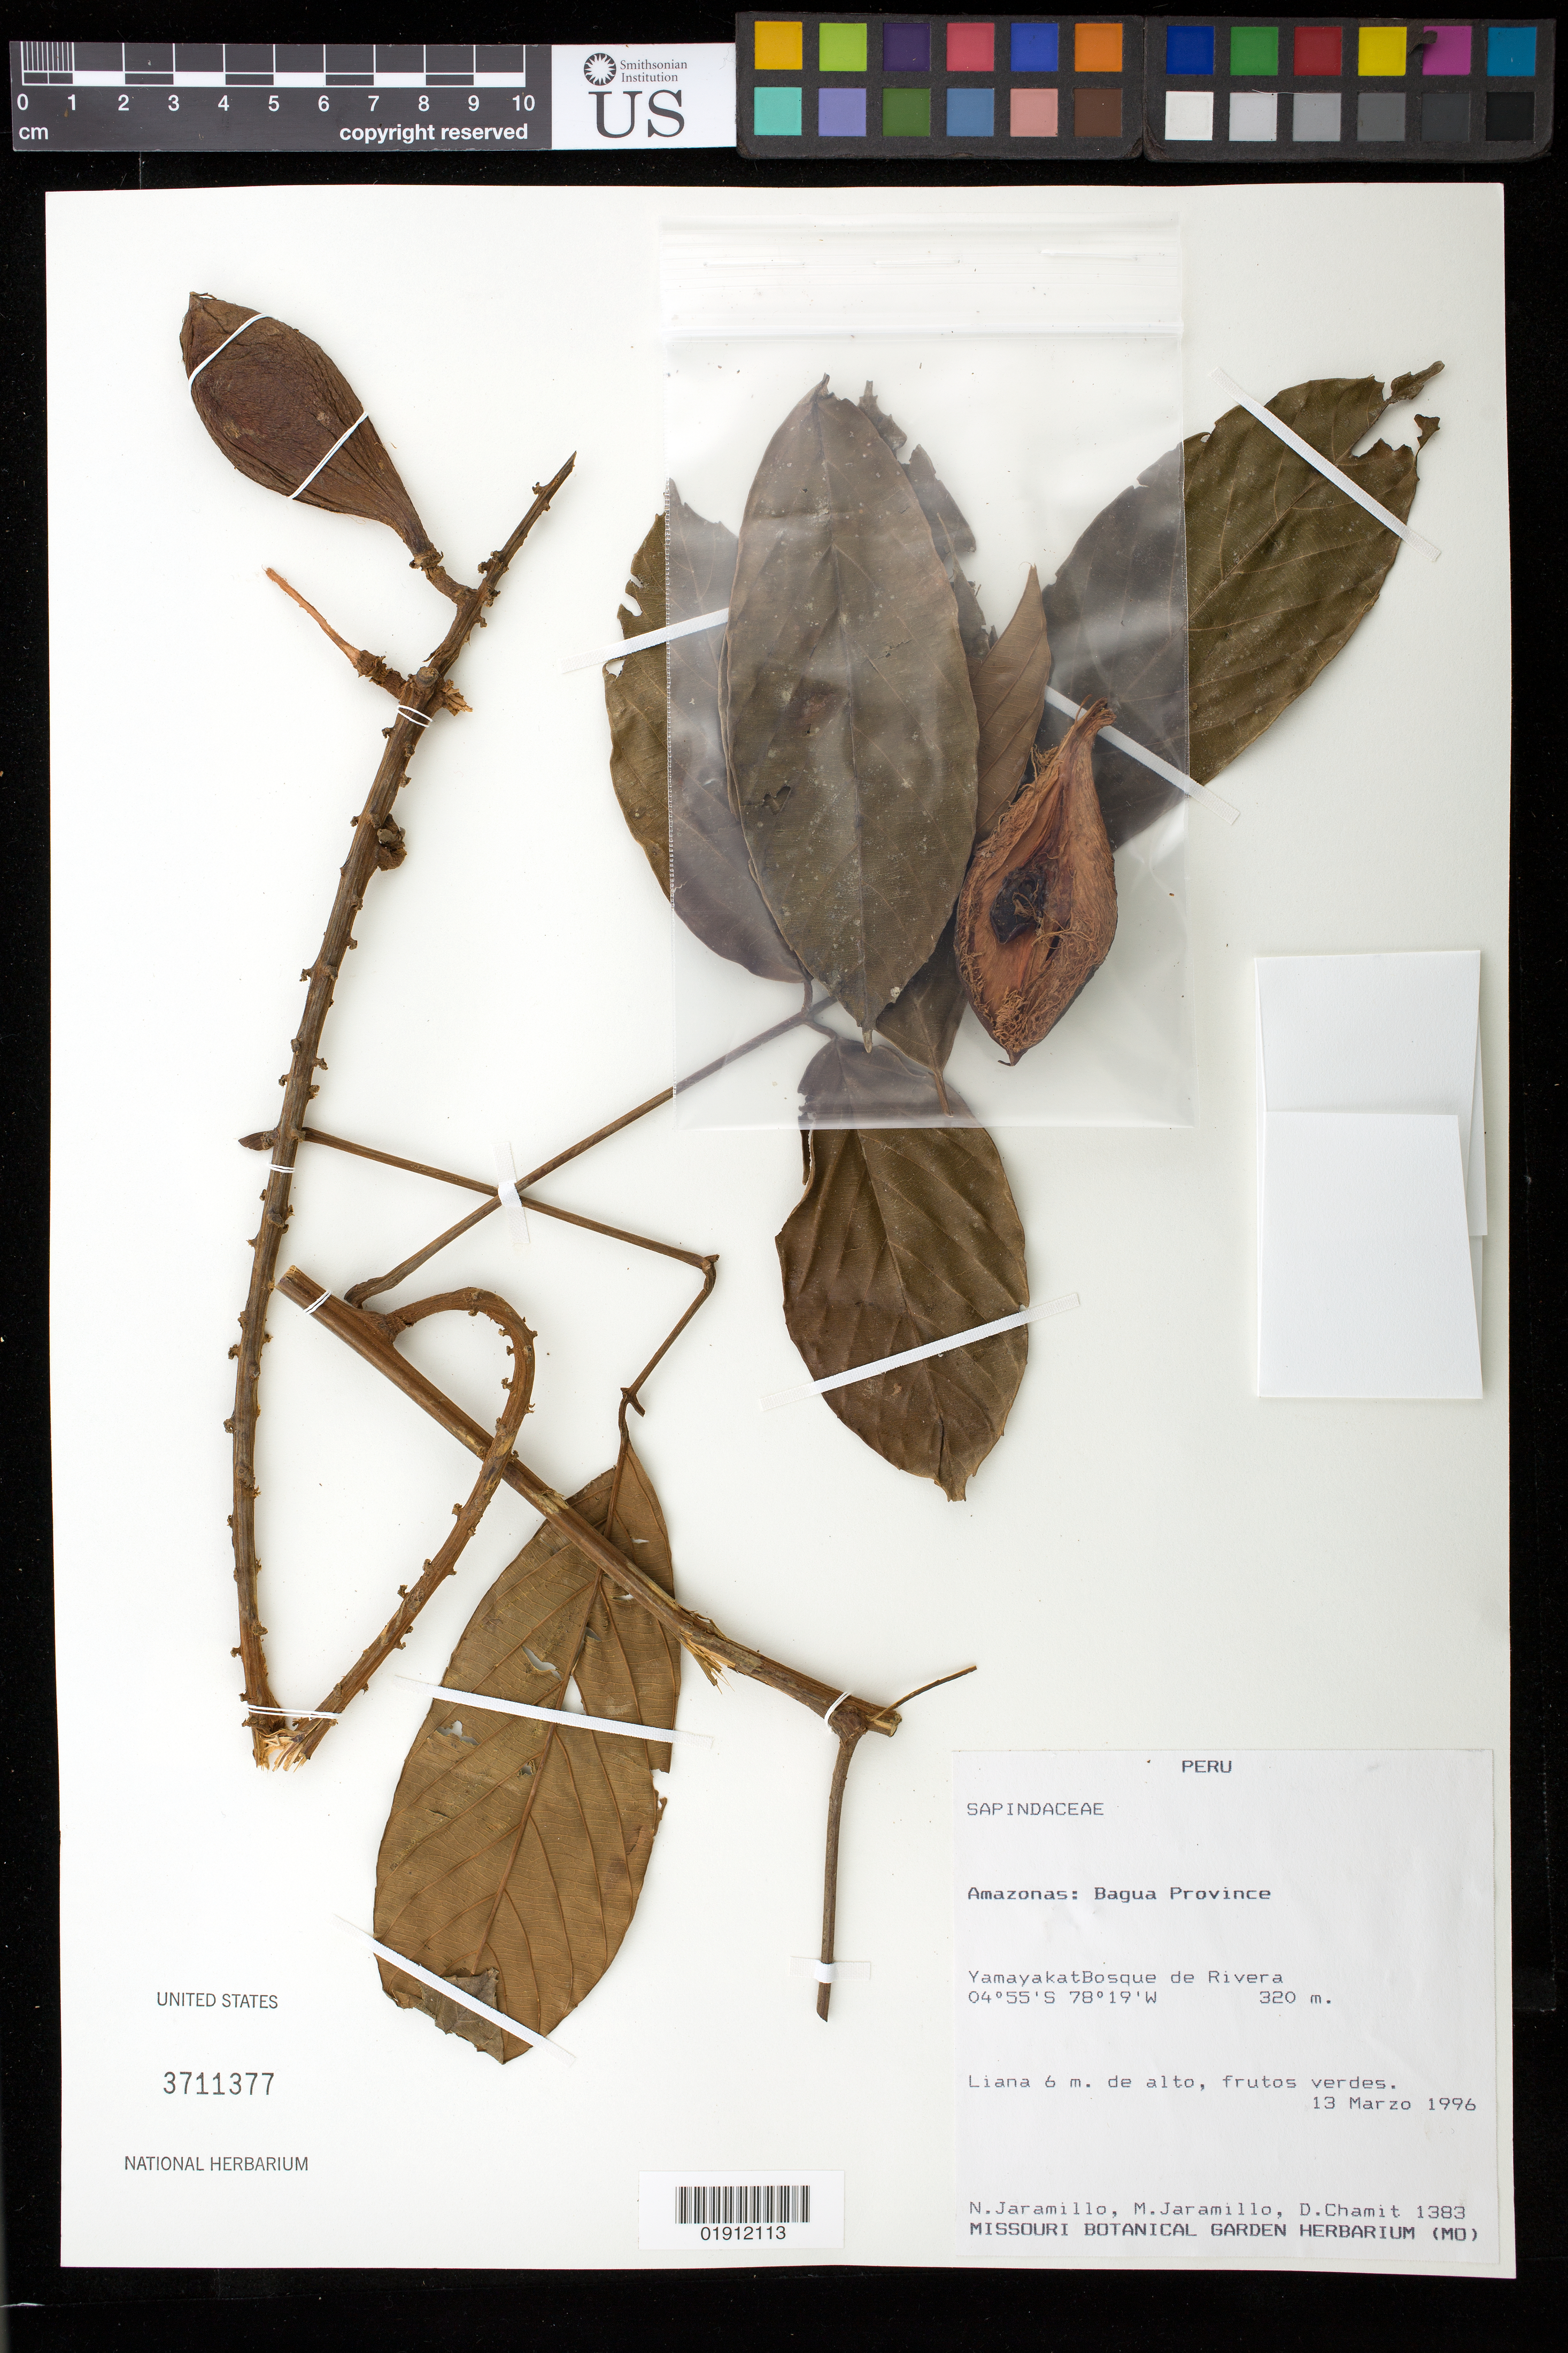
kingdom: Plantae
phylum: Tracheophyta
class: Magnoliopsida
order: Sapindales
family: Sapindaceae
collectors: N. Jaramillo, M. Jaramillo & D. Chamit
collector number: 1383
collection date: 1996-03-13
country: Peru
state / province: Amazonas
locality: Bagua Province, Yamayakat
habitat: Bosque de rivera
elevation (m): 320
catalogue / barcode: US 3711377